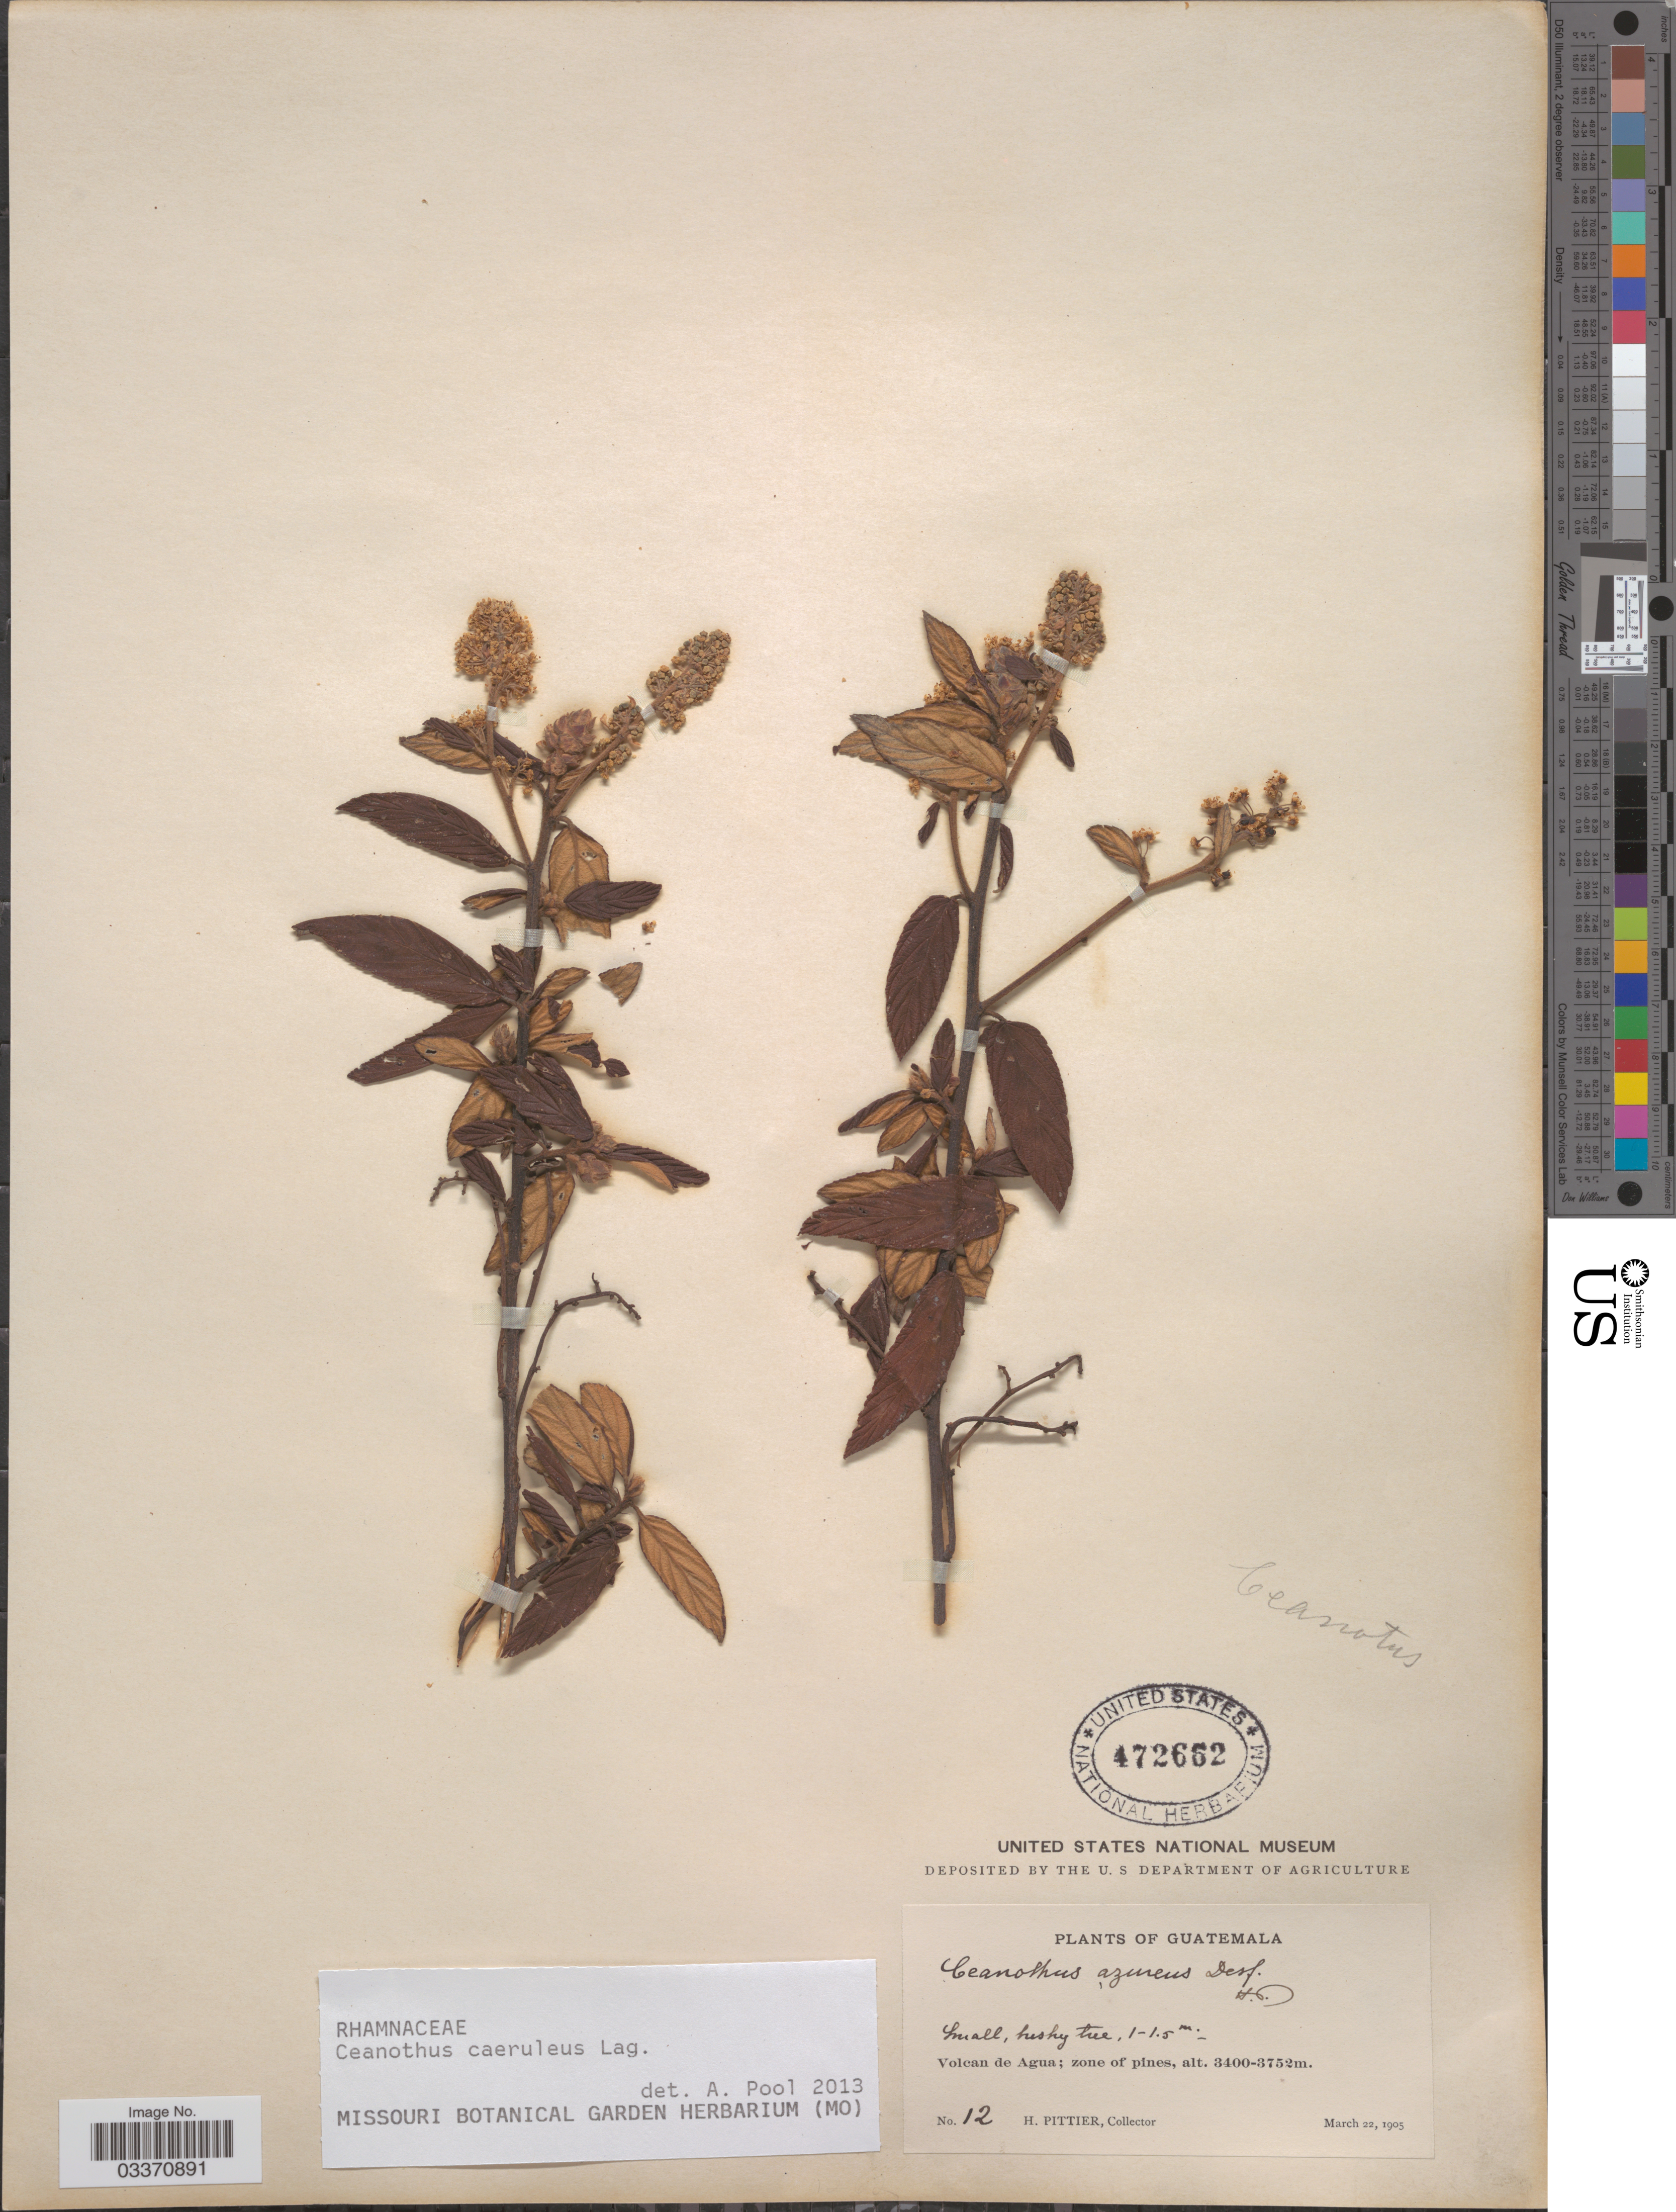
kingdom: Plantae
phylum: Tracheophyta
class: Magnoliopsida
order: Rosales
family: Rhamnaceae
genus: Ceanothus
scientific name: Ceanothus caeruleus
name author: Lag.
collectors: H. F. Pittier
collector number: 12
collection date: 1905-03-22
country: Guatemala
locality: Volcan de Agua.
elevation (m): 3400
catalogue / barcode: US 472662